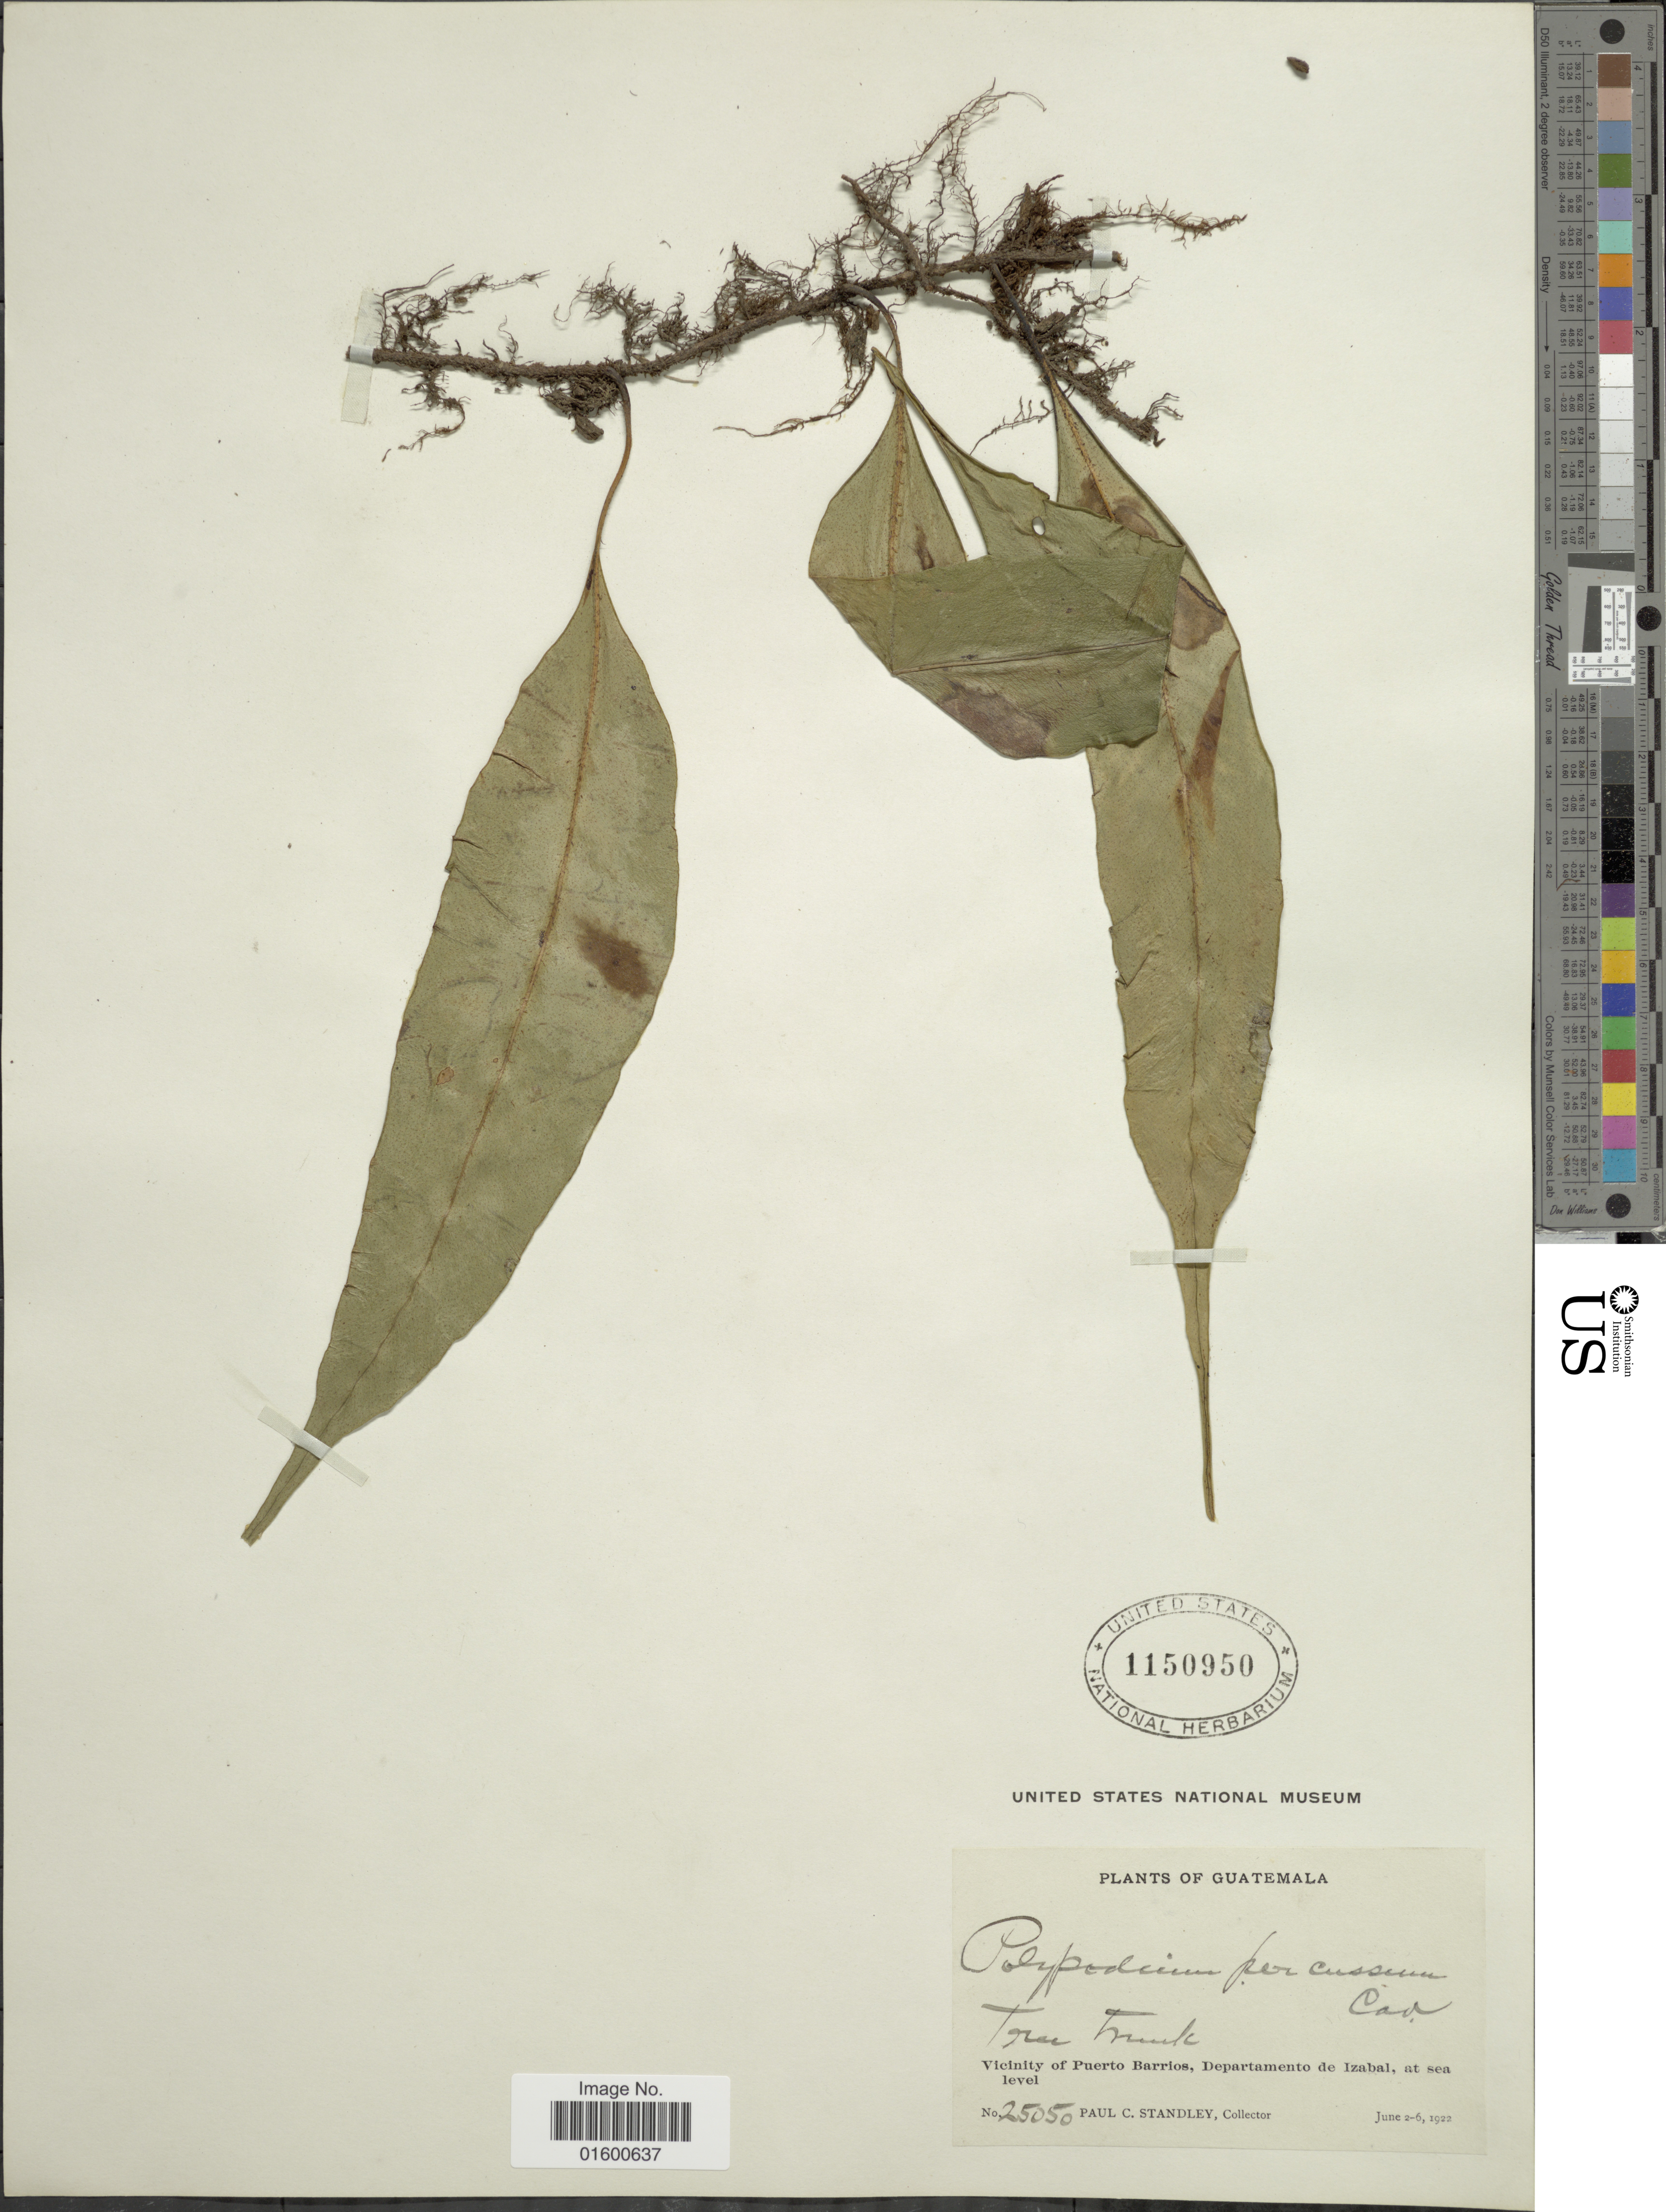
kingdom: Plantae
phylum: Tracheophyta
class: Polypodiopsida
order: Polypodiales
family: Polypodiaceae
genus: Microgramma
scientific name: Microgramma percussa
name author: (Cav.) de la Sota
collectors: P. C. Standley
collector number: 25050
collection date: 1922-06-02/1922-06-06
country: Guatemala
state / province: Izabal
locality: Vicinity of Puerto Barrios, Departamento de Izabal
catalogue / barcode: US 1150950